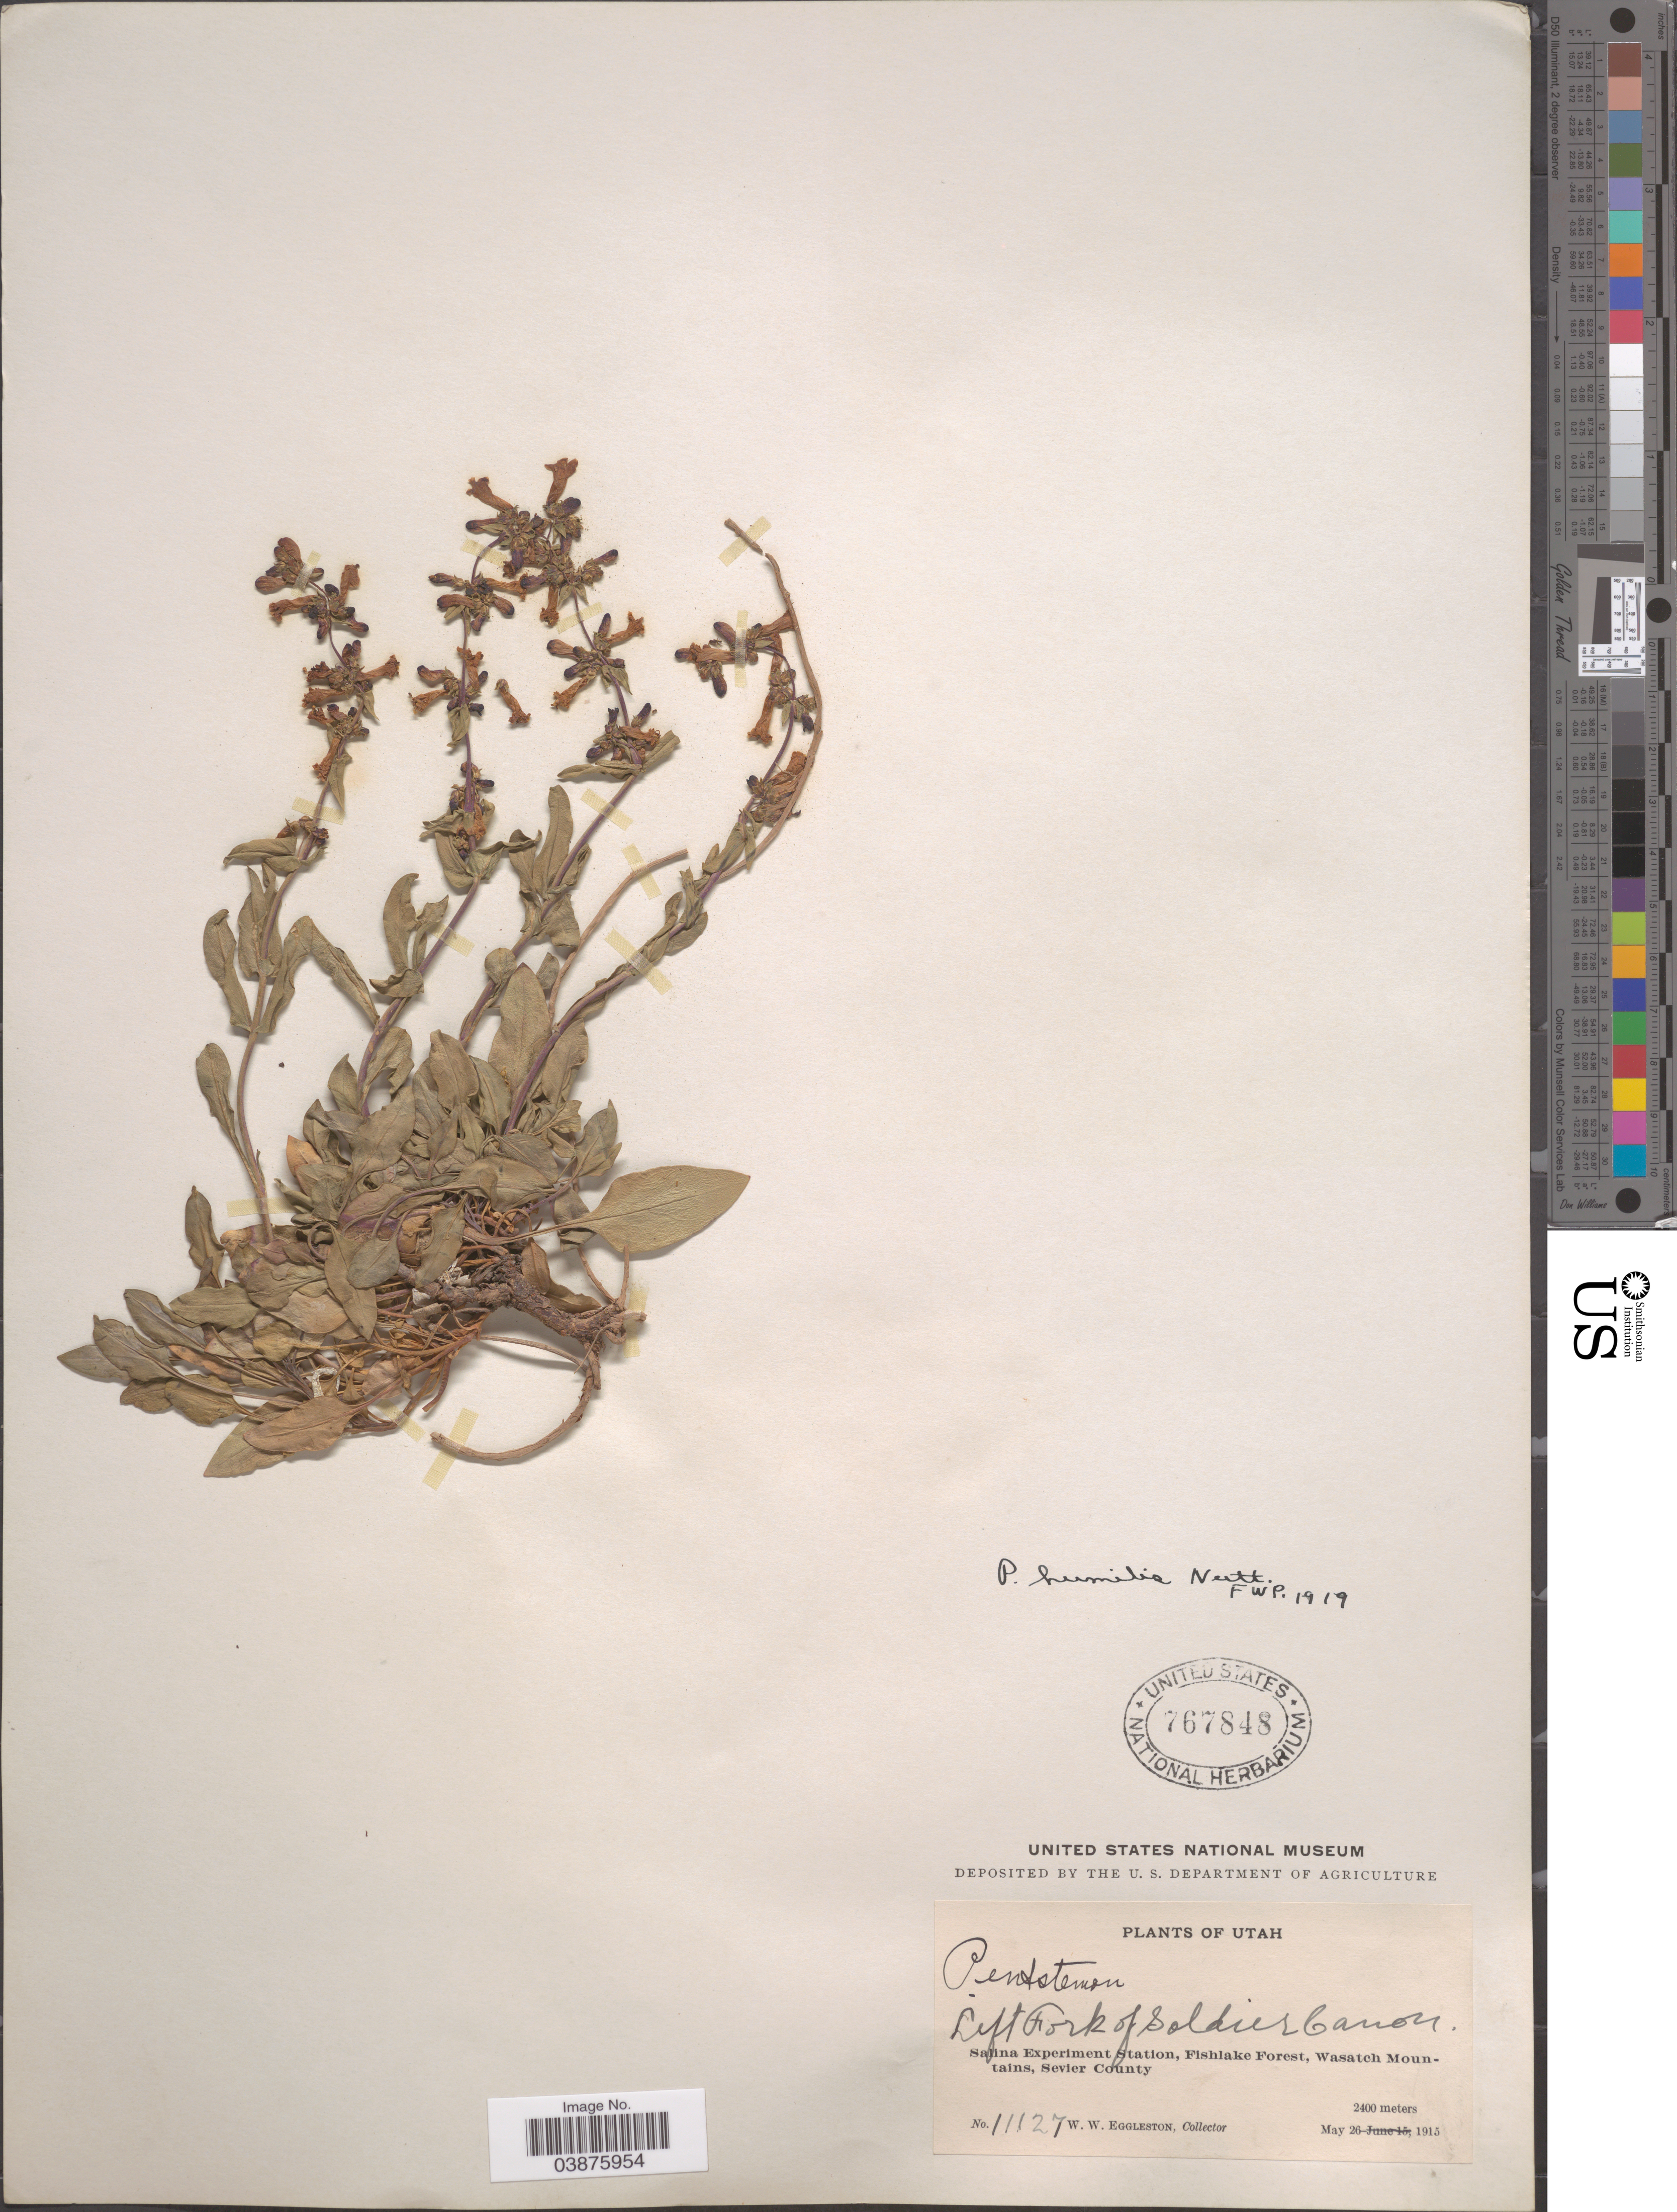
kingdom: Plantae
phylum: Tracheophyta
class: Magnoliopsida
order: Lamiales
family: Plantaginaceae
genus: Penstemon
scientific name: Penstemon humilis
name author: Nutt. ex A. Gray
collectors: W. W. Eggleston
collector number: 11127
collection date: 1915-05-26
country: United States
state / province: Utah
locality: Left Fork of Soldier Canon. Salina Experiment Station, Fishlake Forest, Wasatch Mountains, Sevier County.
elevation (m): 2400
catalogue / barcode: US 767848